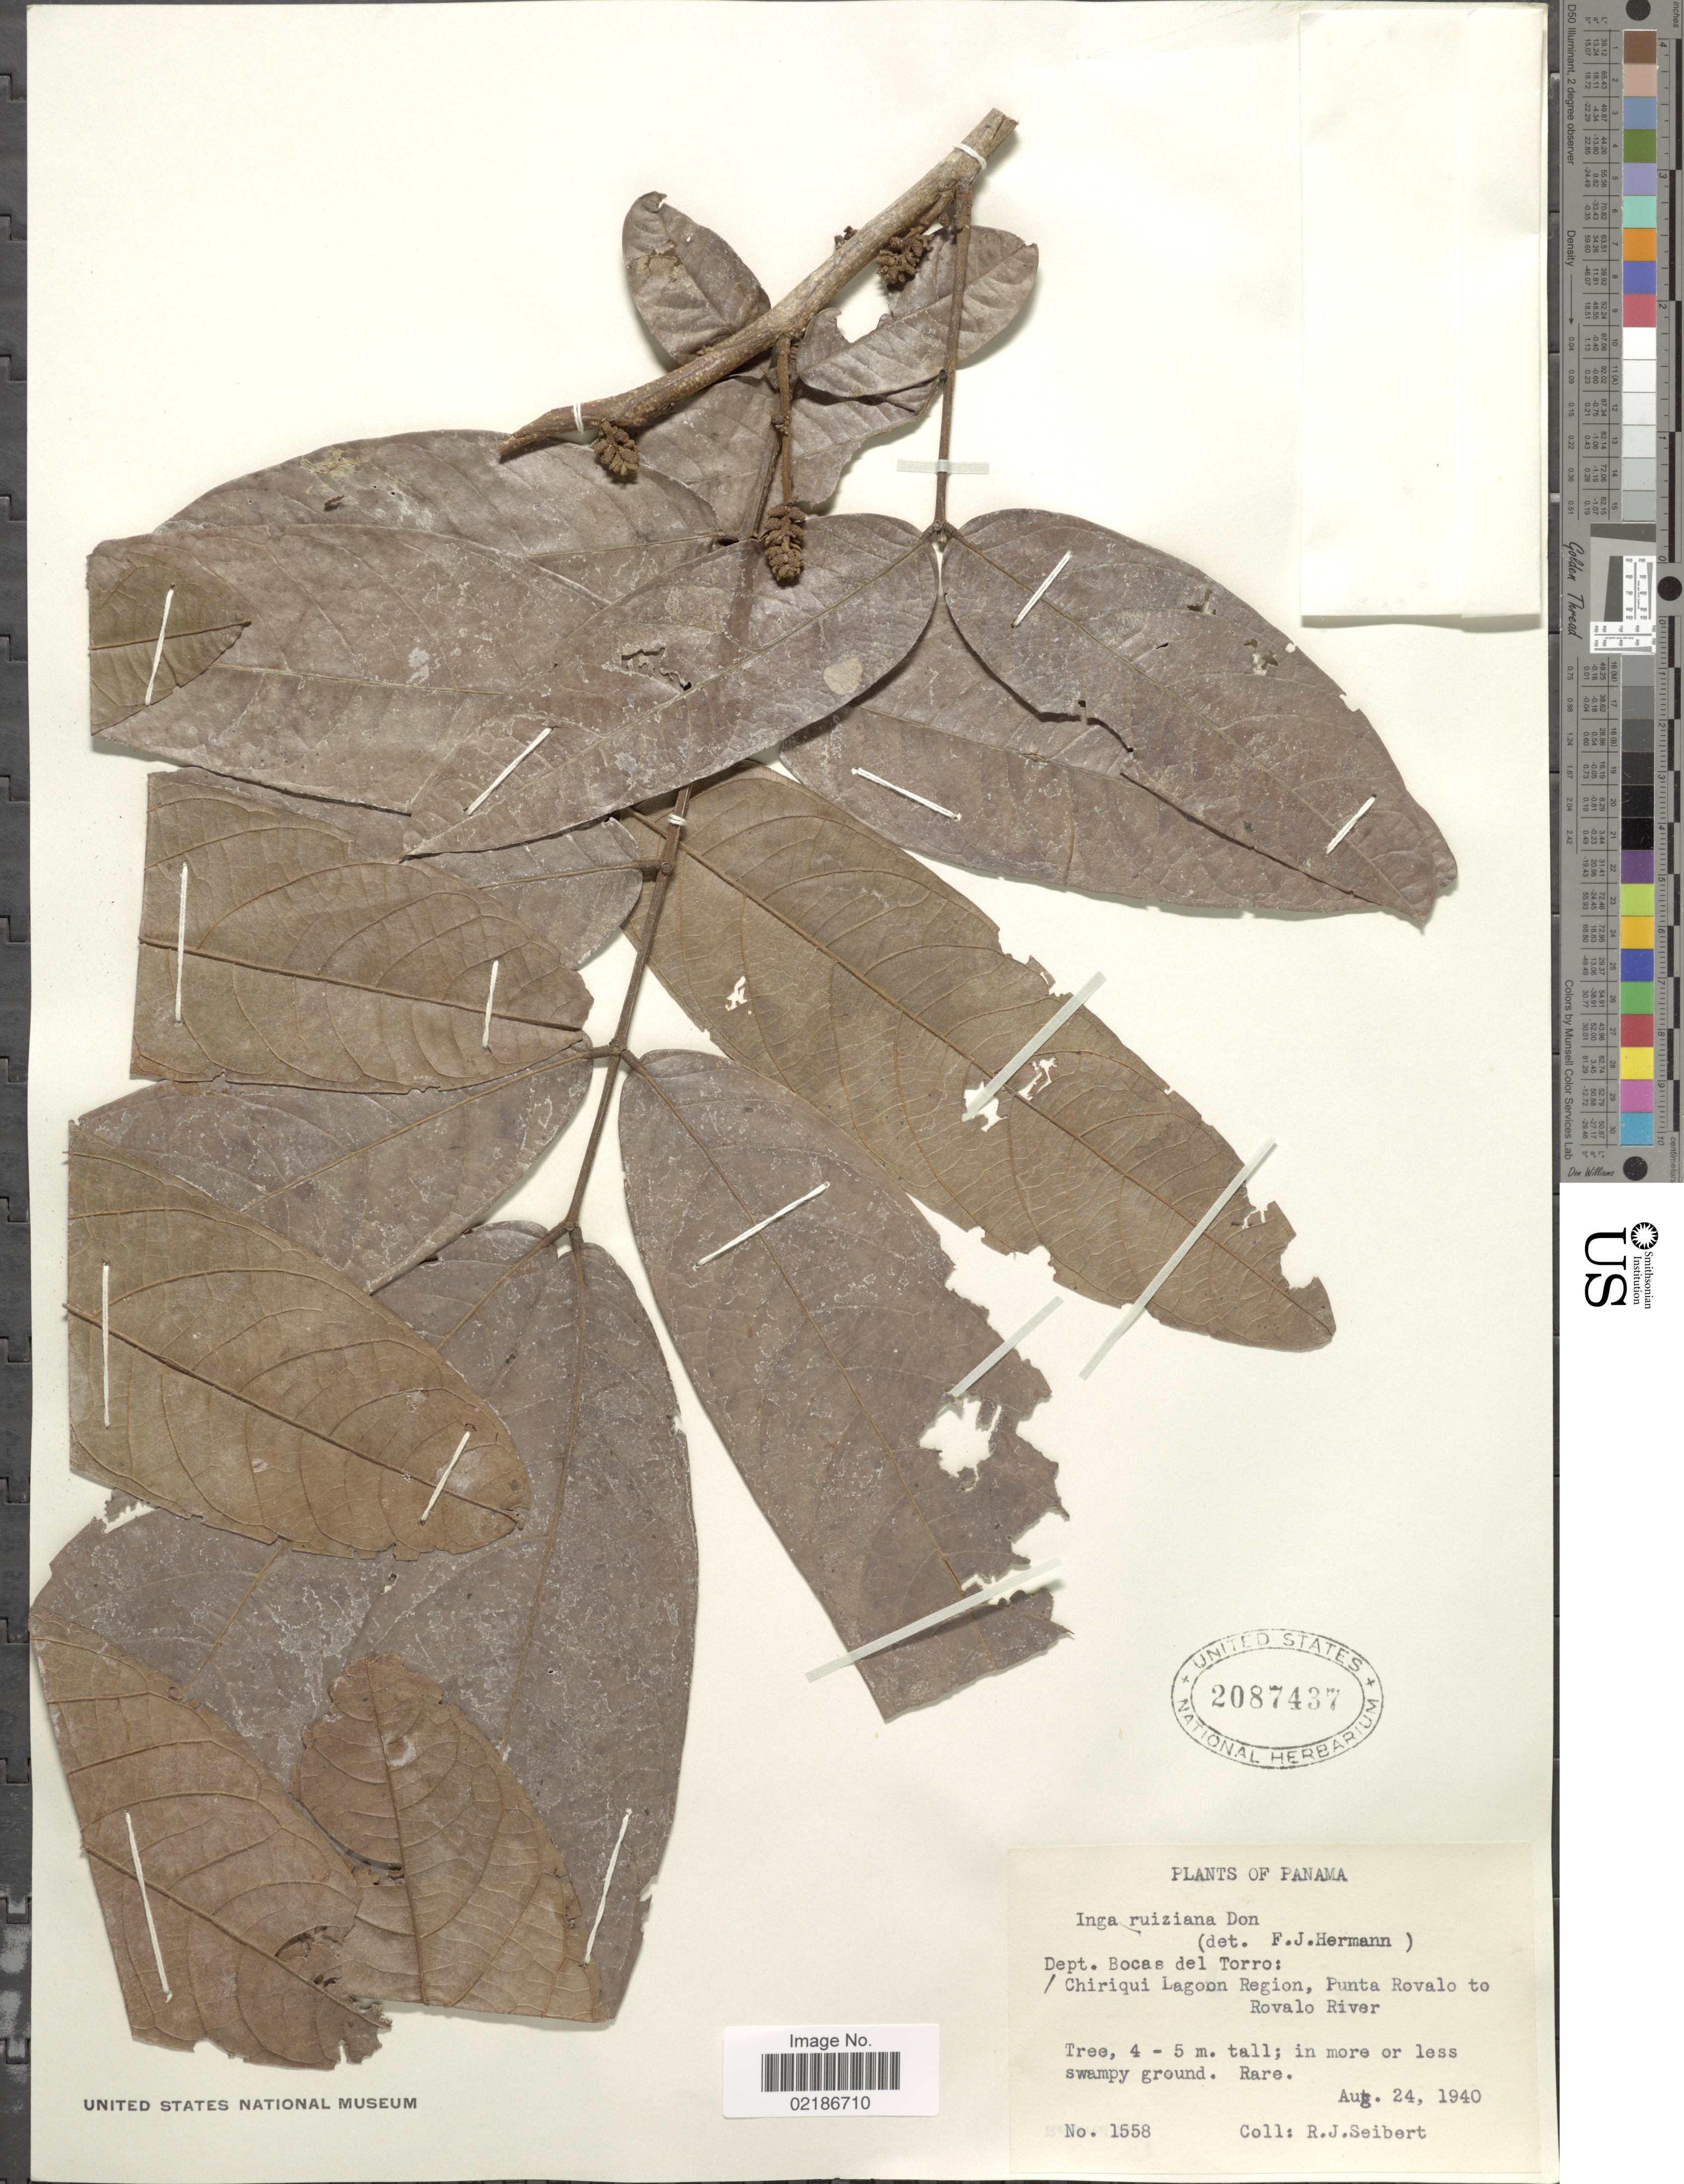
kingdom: Plantae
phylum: Tracheophyta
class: Magnoliopsida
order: Fabales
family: Fabaceae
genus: Inga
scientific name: Inga ruiziana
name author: G. Don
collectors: R. J. Seibert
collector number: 1558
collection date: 1940-08-24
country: Panama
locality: Dept. Bocas del Torro, Chiriqui Lagoon Region, Punta Rovalo to Rovalo River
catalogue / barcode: US 2087437